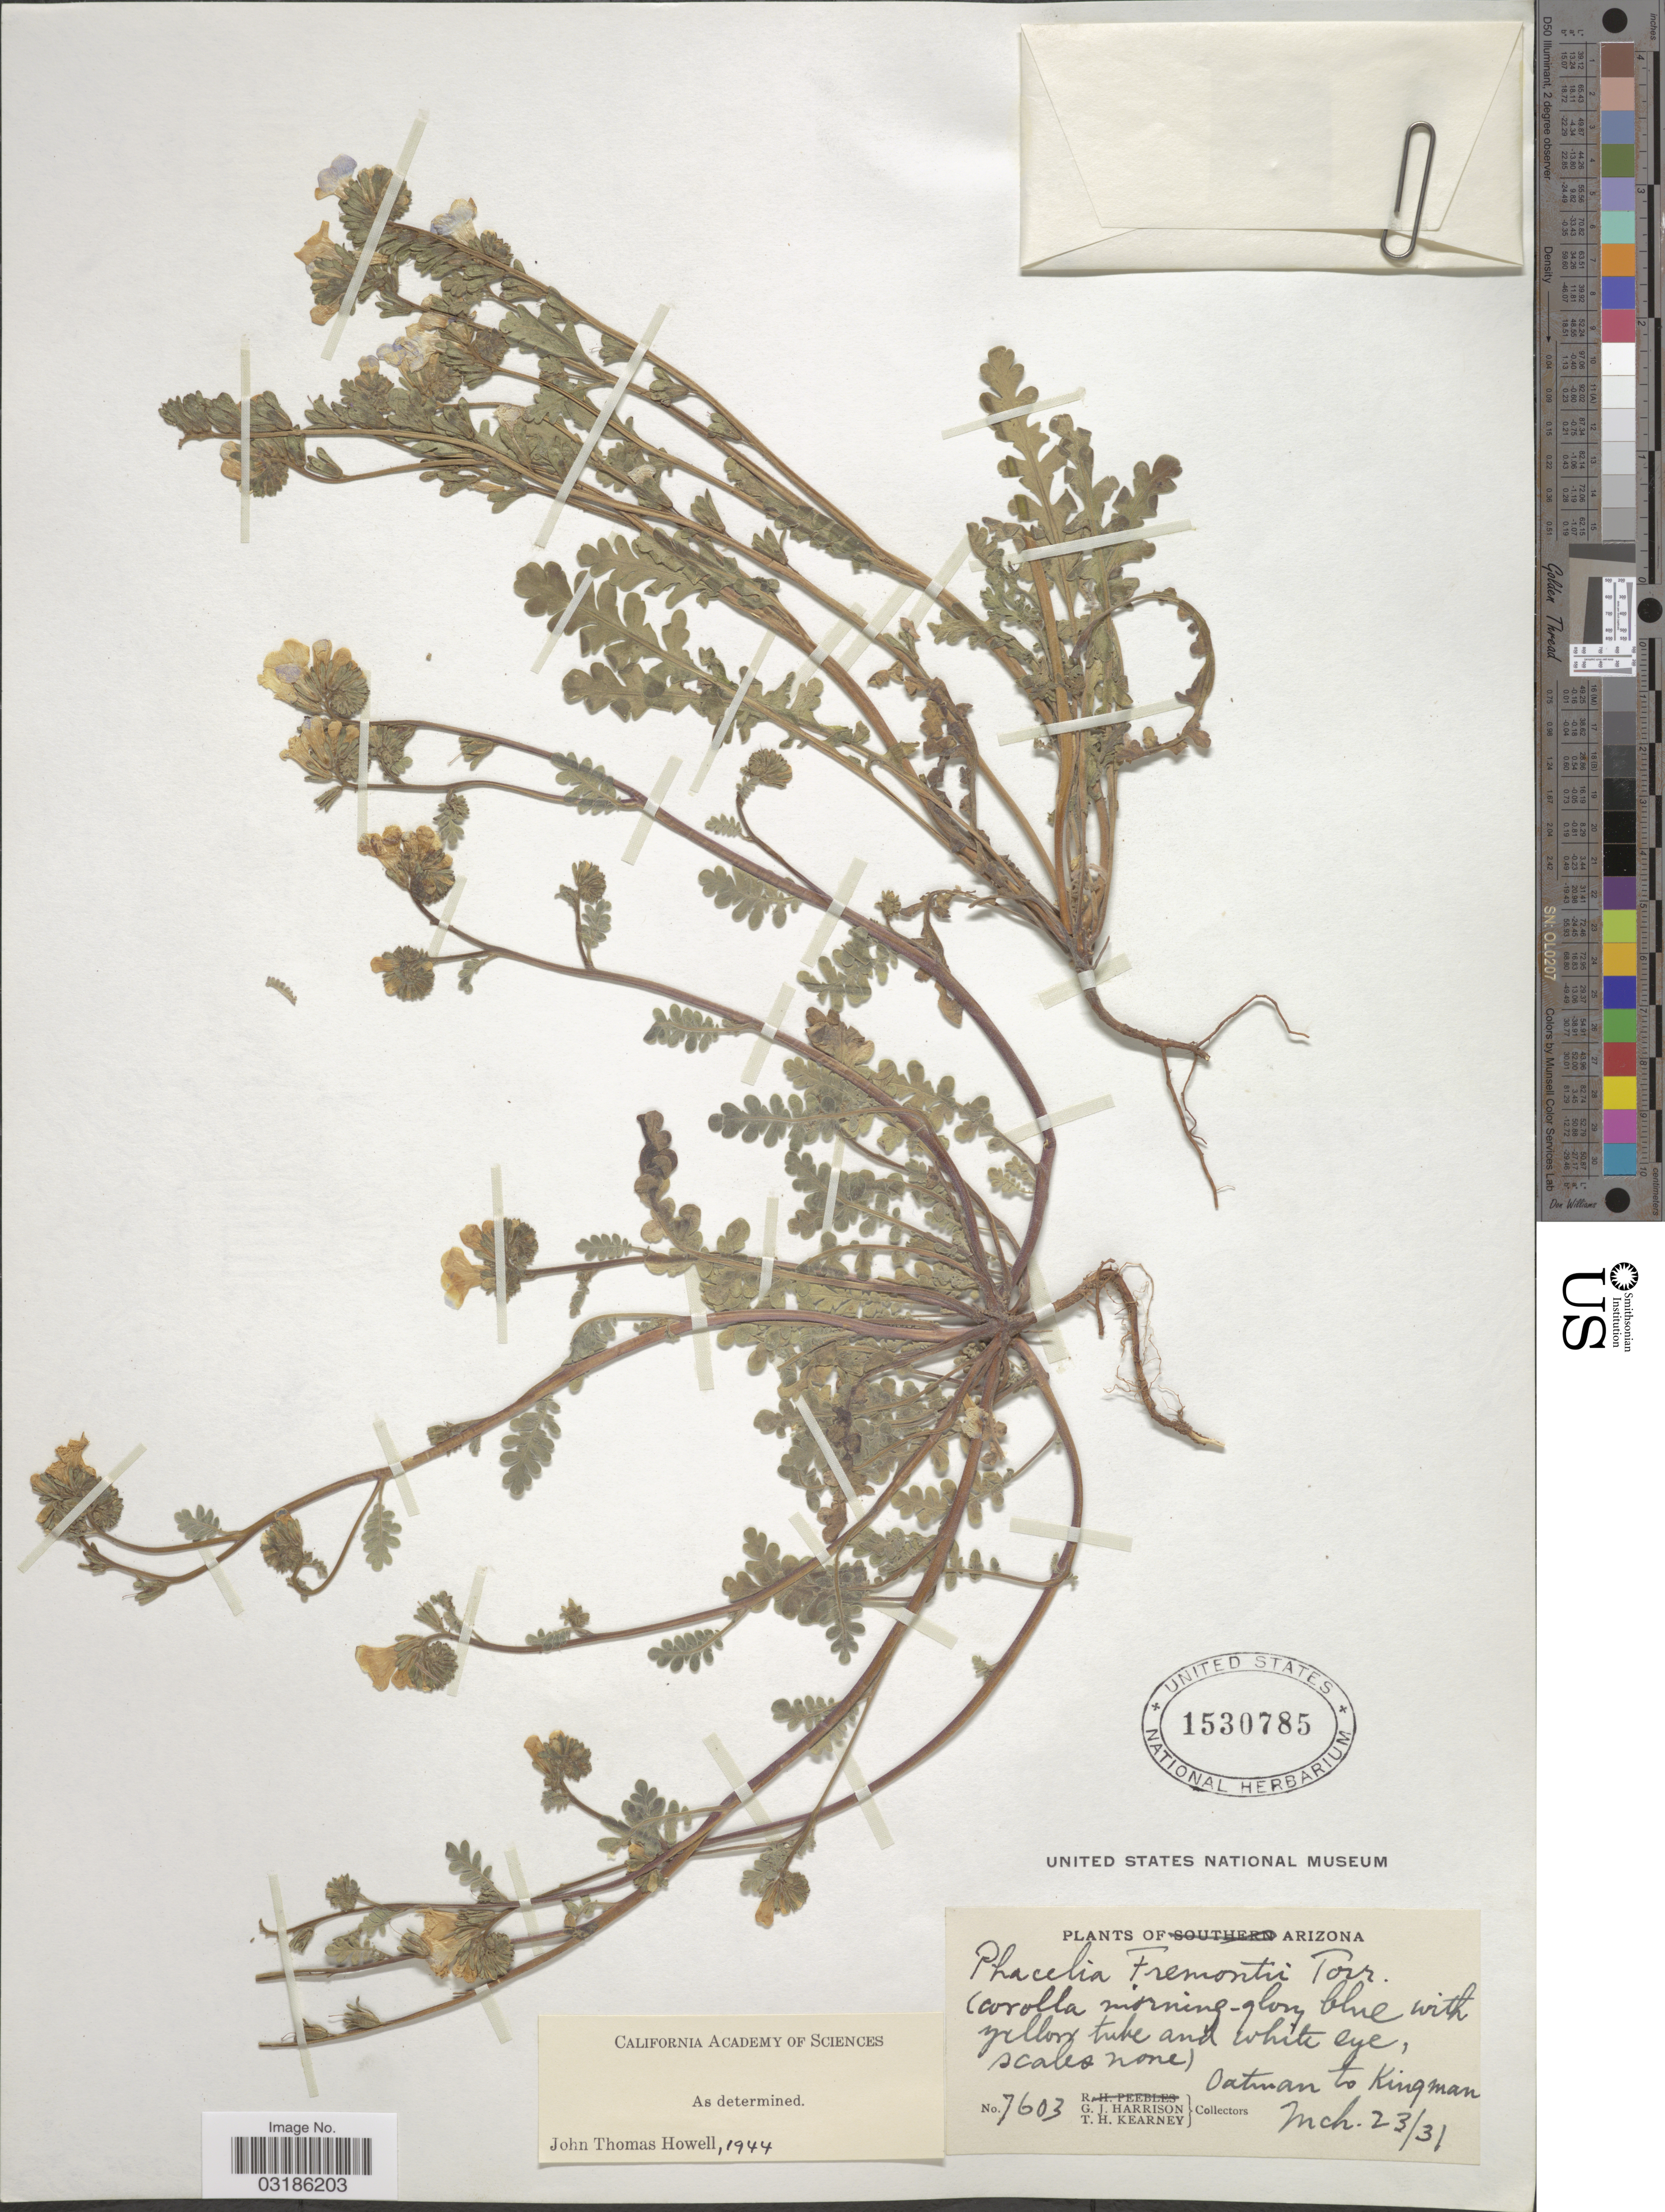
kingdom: Plantae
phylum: Tracheophyta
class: Magnoliopsida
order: Boraginales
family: Hydrophyllaceae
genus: Phacelia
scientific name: Phacelia fremontii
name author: Torr.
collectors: G. J. Harrison & T. H. Kearney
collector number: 7603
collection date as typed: Transcribed d/m/y: 23/3/31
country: United States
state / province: Arizona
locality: Oatman to Kingman.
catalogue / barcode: US 1530785